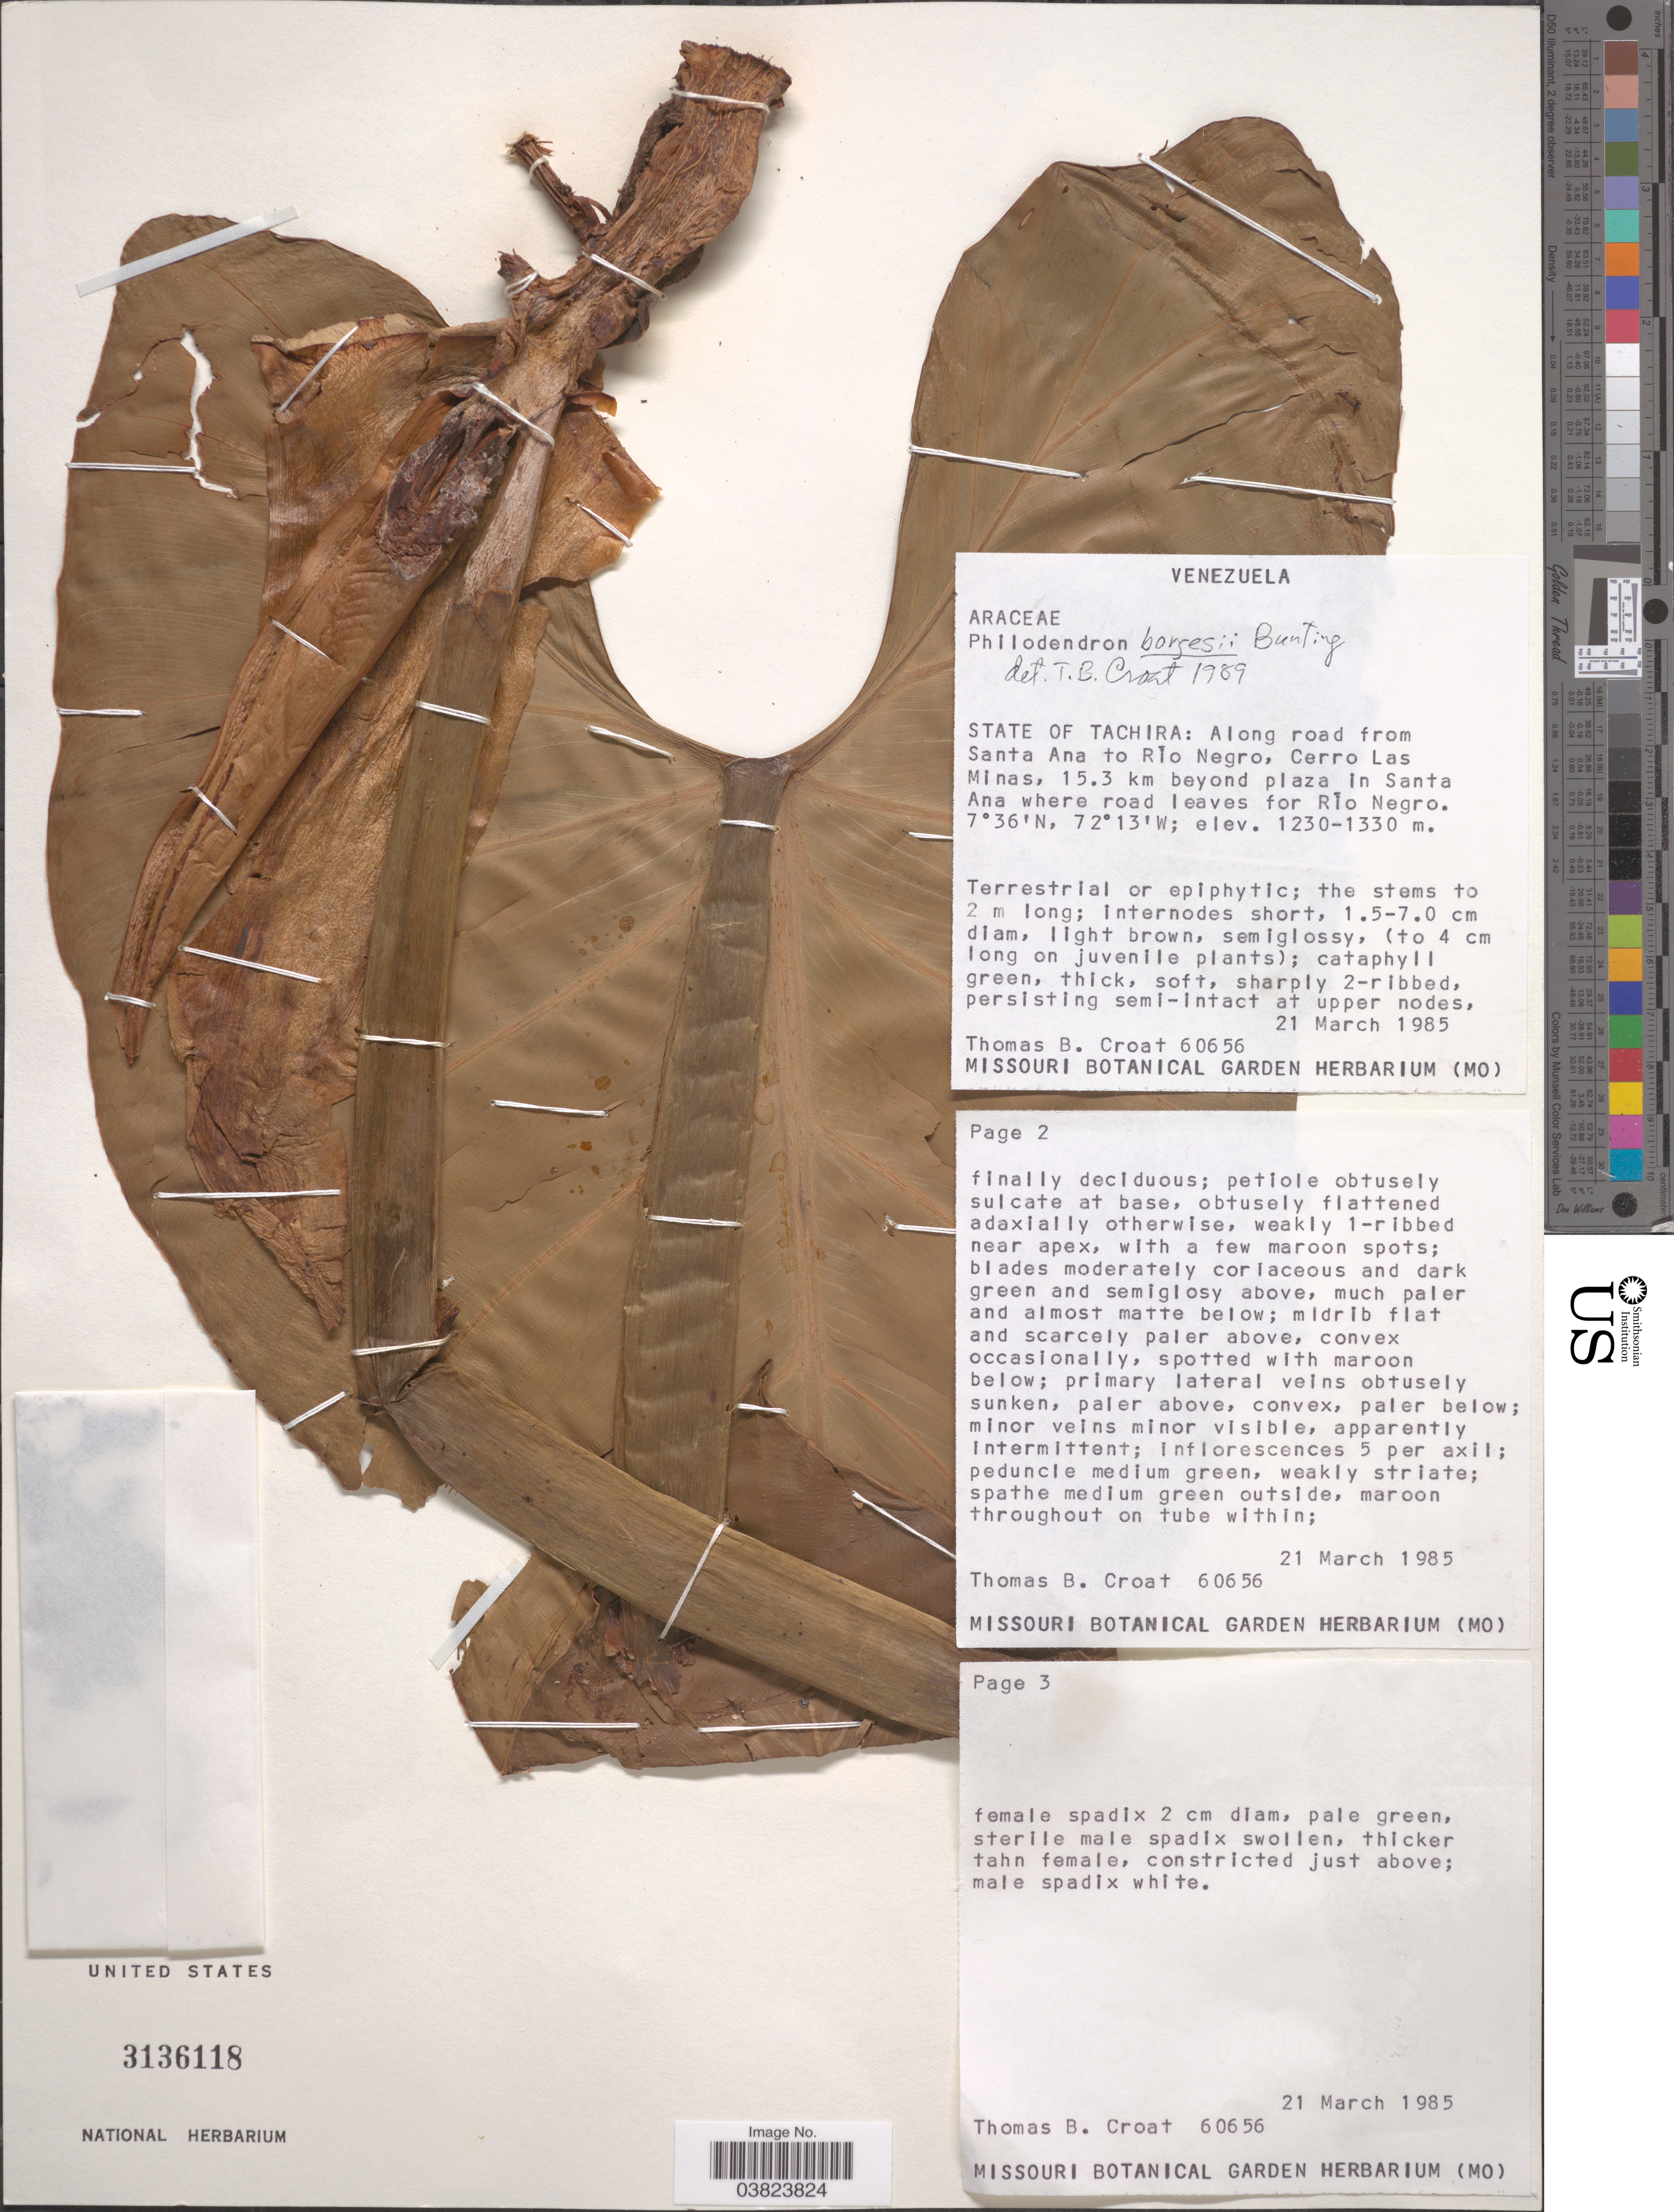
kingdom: Plantae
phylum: Tracheophyta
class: Liliopsida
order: Alismatales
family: Araceae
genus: Philodendron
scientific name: Philodendron borgesii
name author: G.S. Bunting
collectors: T. B. Croat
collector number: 60656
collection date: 1985-03-21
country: Venezuela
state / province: Tachira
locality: Along road from Santa Ana to Río Negro, Cerro Las Minas, 15.3 km beyond plaza in Santa Ana where road leaves for Río Negro.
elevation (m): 1230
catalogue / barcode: US 3136118